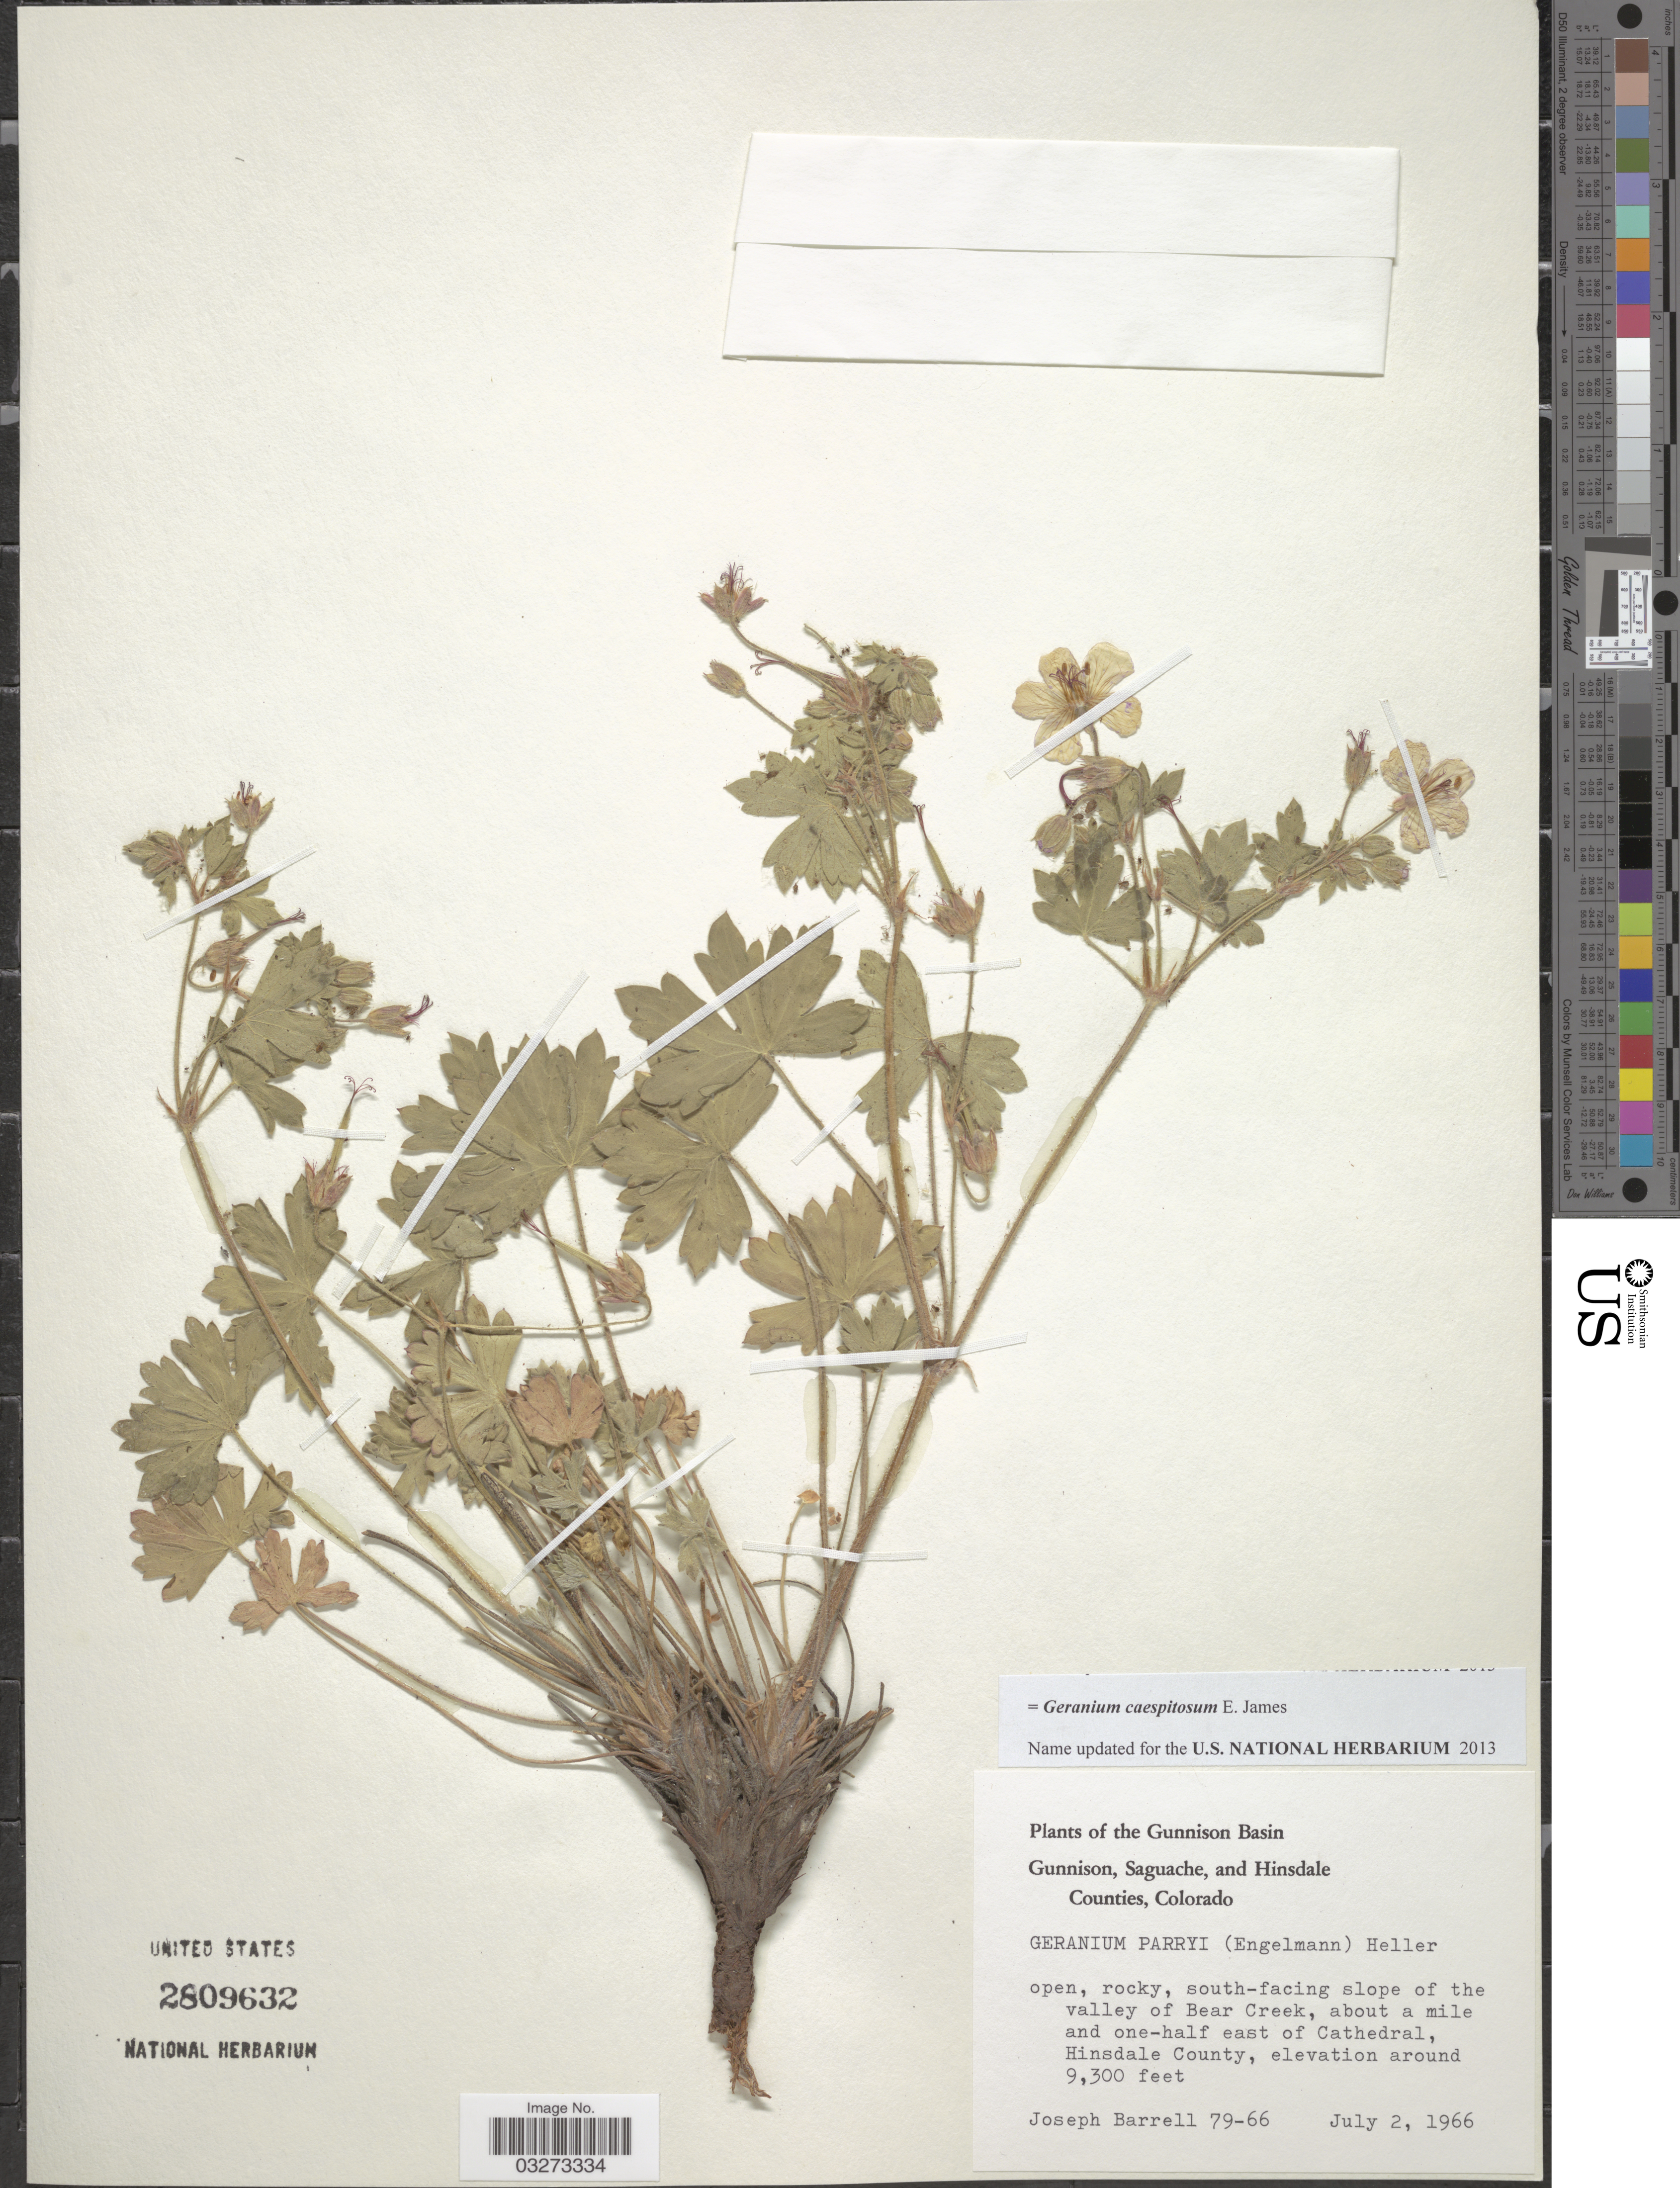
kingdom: Plantae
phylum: Tracheophyta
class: Magnoliopsida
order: Geraniales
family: Geraniaceae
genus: Geranium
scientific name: Geranium caespitosum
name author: E. James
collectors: J. Barrell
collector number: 79-66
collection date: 1966-07-02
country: United States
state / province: Colorado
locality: The Gunnison Basin. South-facing slope of the valley of Bear Creek, about a mile and one-half east of Cathedral, Hinsdale County.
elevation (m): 2835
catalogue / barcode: US 2809632